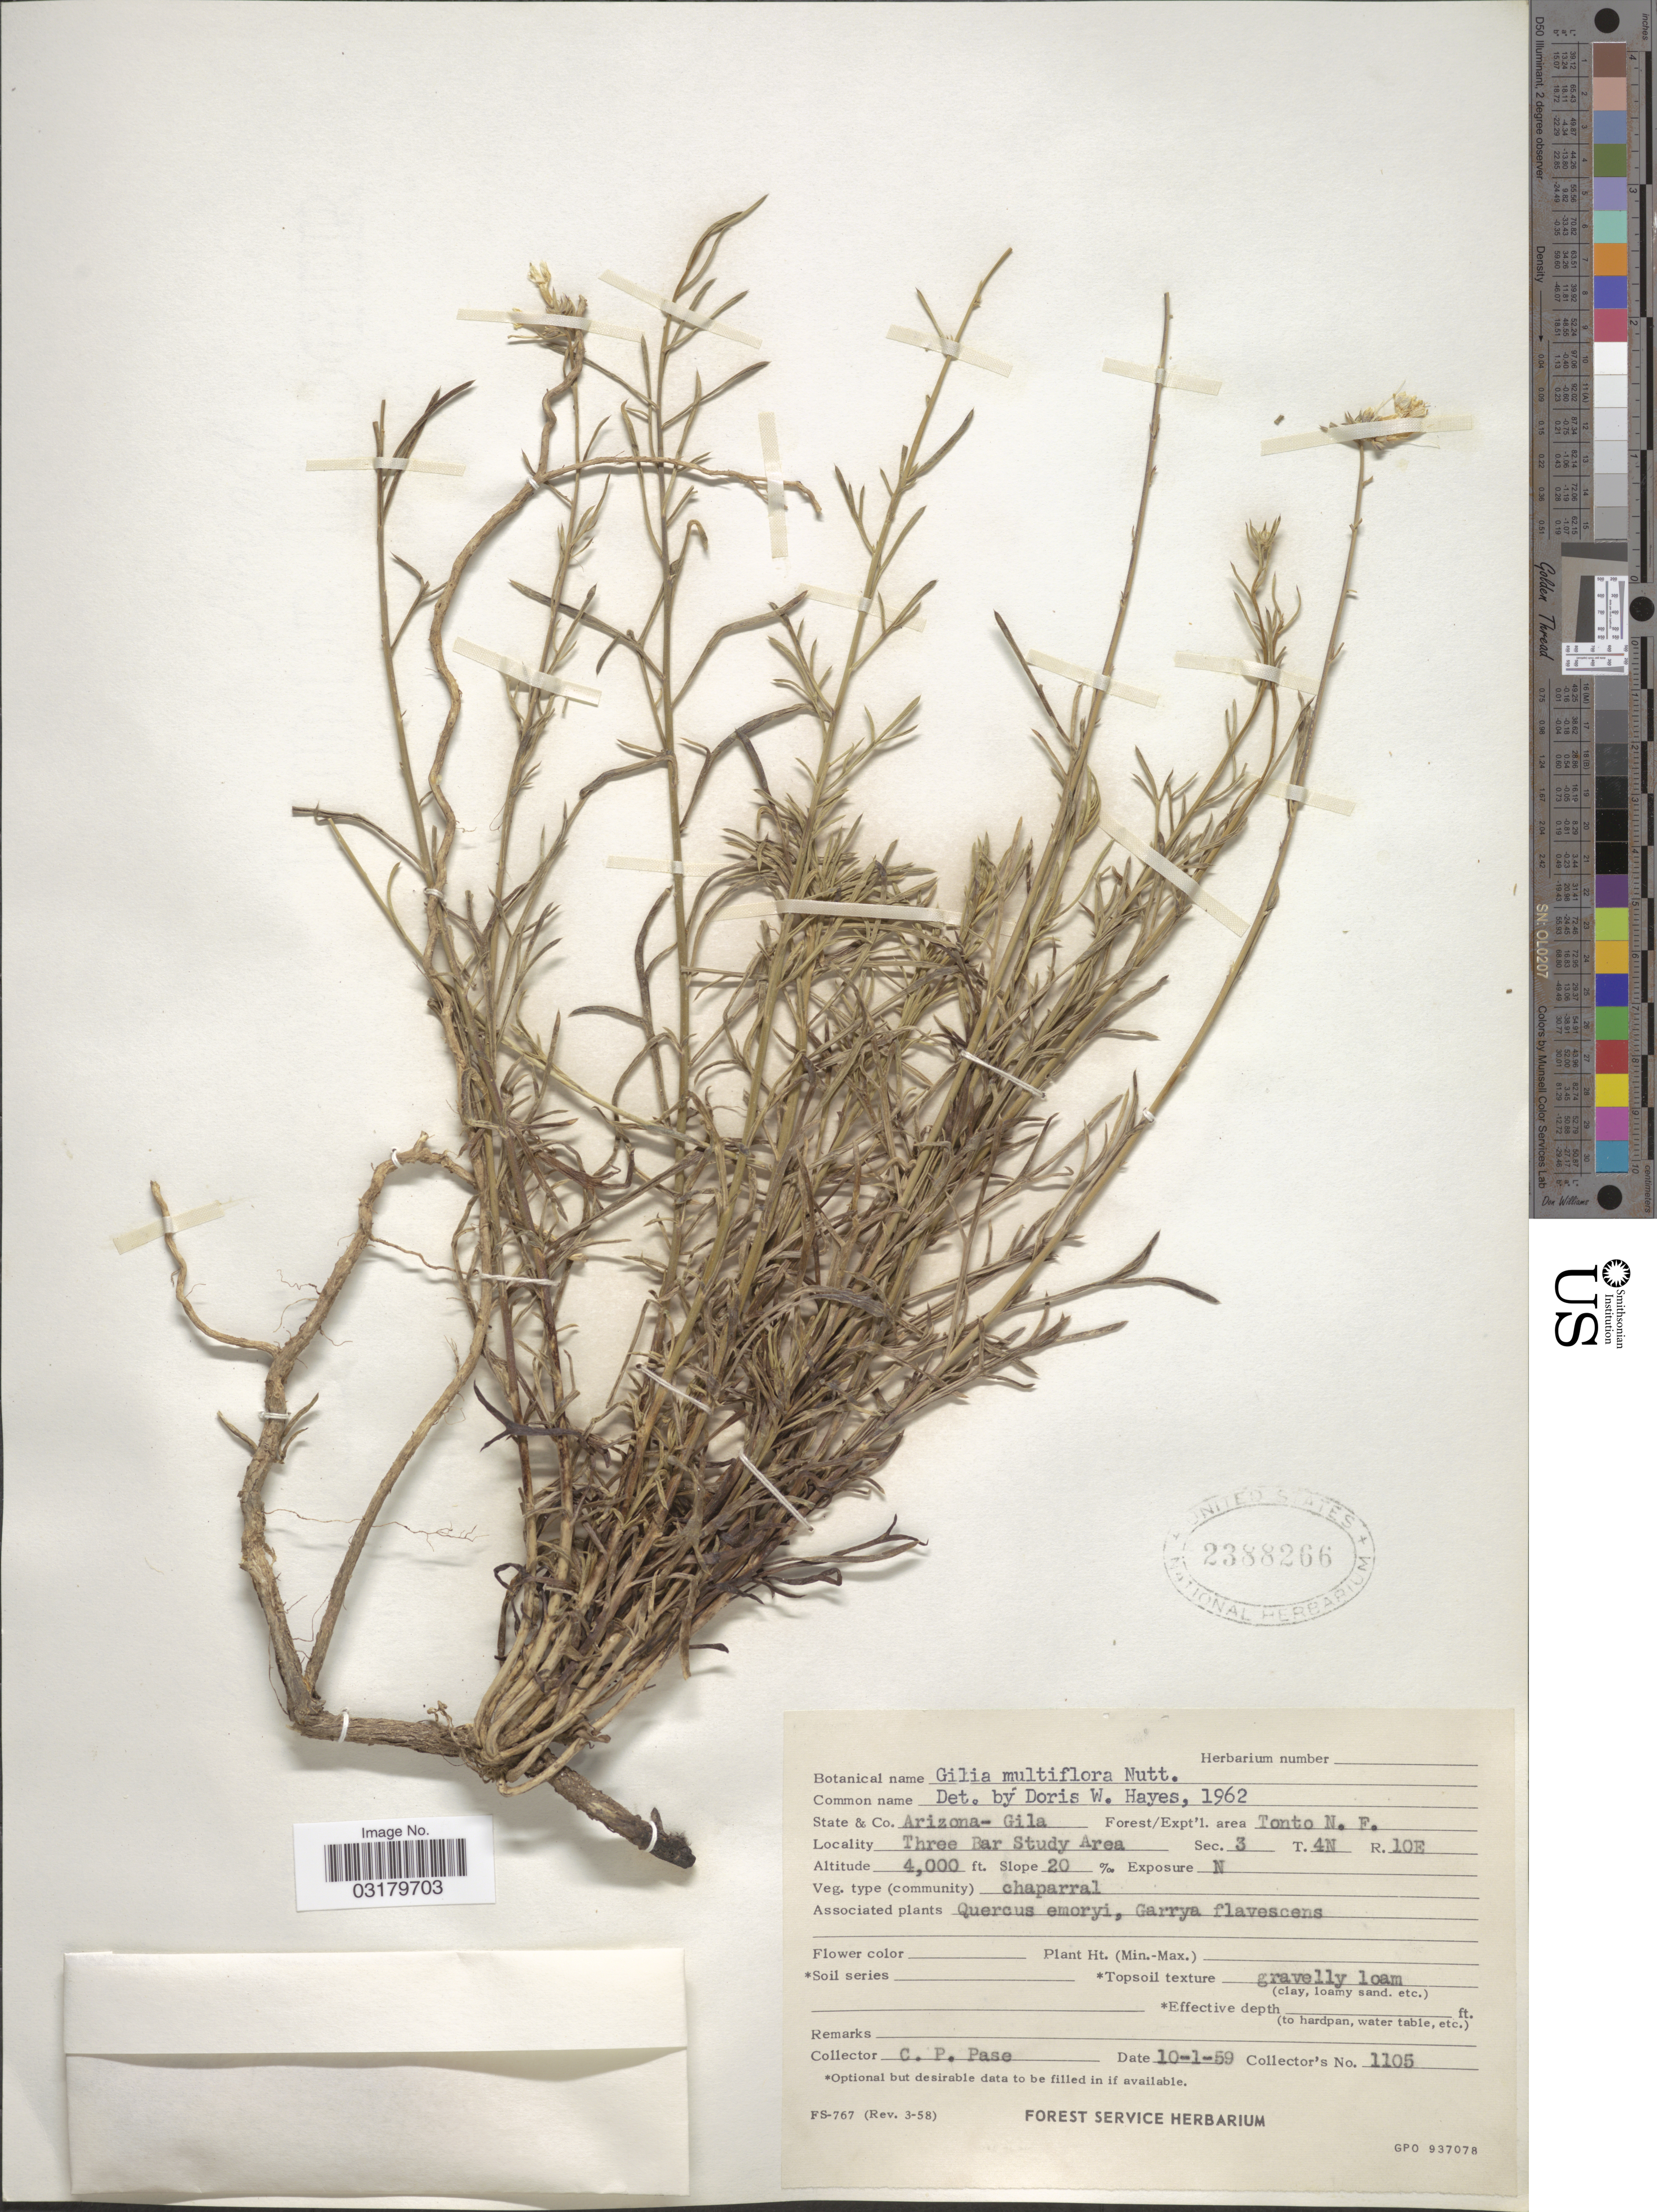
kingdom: Plantae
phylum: Tracheophyta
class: Magnoliopsida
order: Ericales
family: Polemoniaceae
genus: Ipomopsis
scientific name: Ipomopsis multiflora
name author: (Nutt.) V.E. Grant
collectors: C. P. Pase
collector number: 1105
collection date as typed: Transcribed d/m/y: 10/1/59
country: United States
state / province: Arizona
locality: Co. Gila. Forest/Expt'l. area Tonto N.F. Three Bar Study Area Sec. 3 T.4N R10E.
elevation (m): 1219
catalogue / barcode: US 2388266